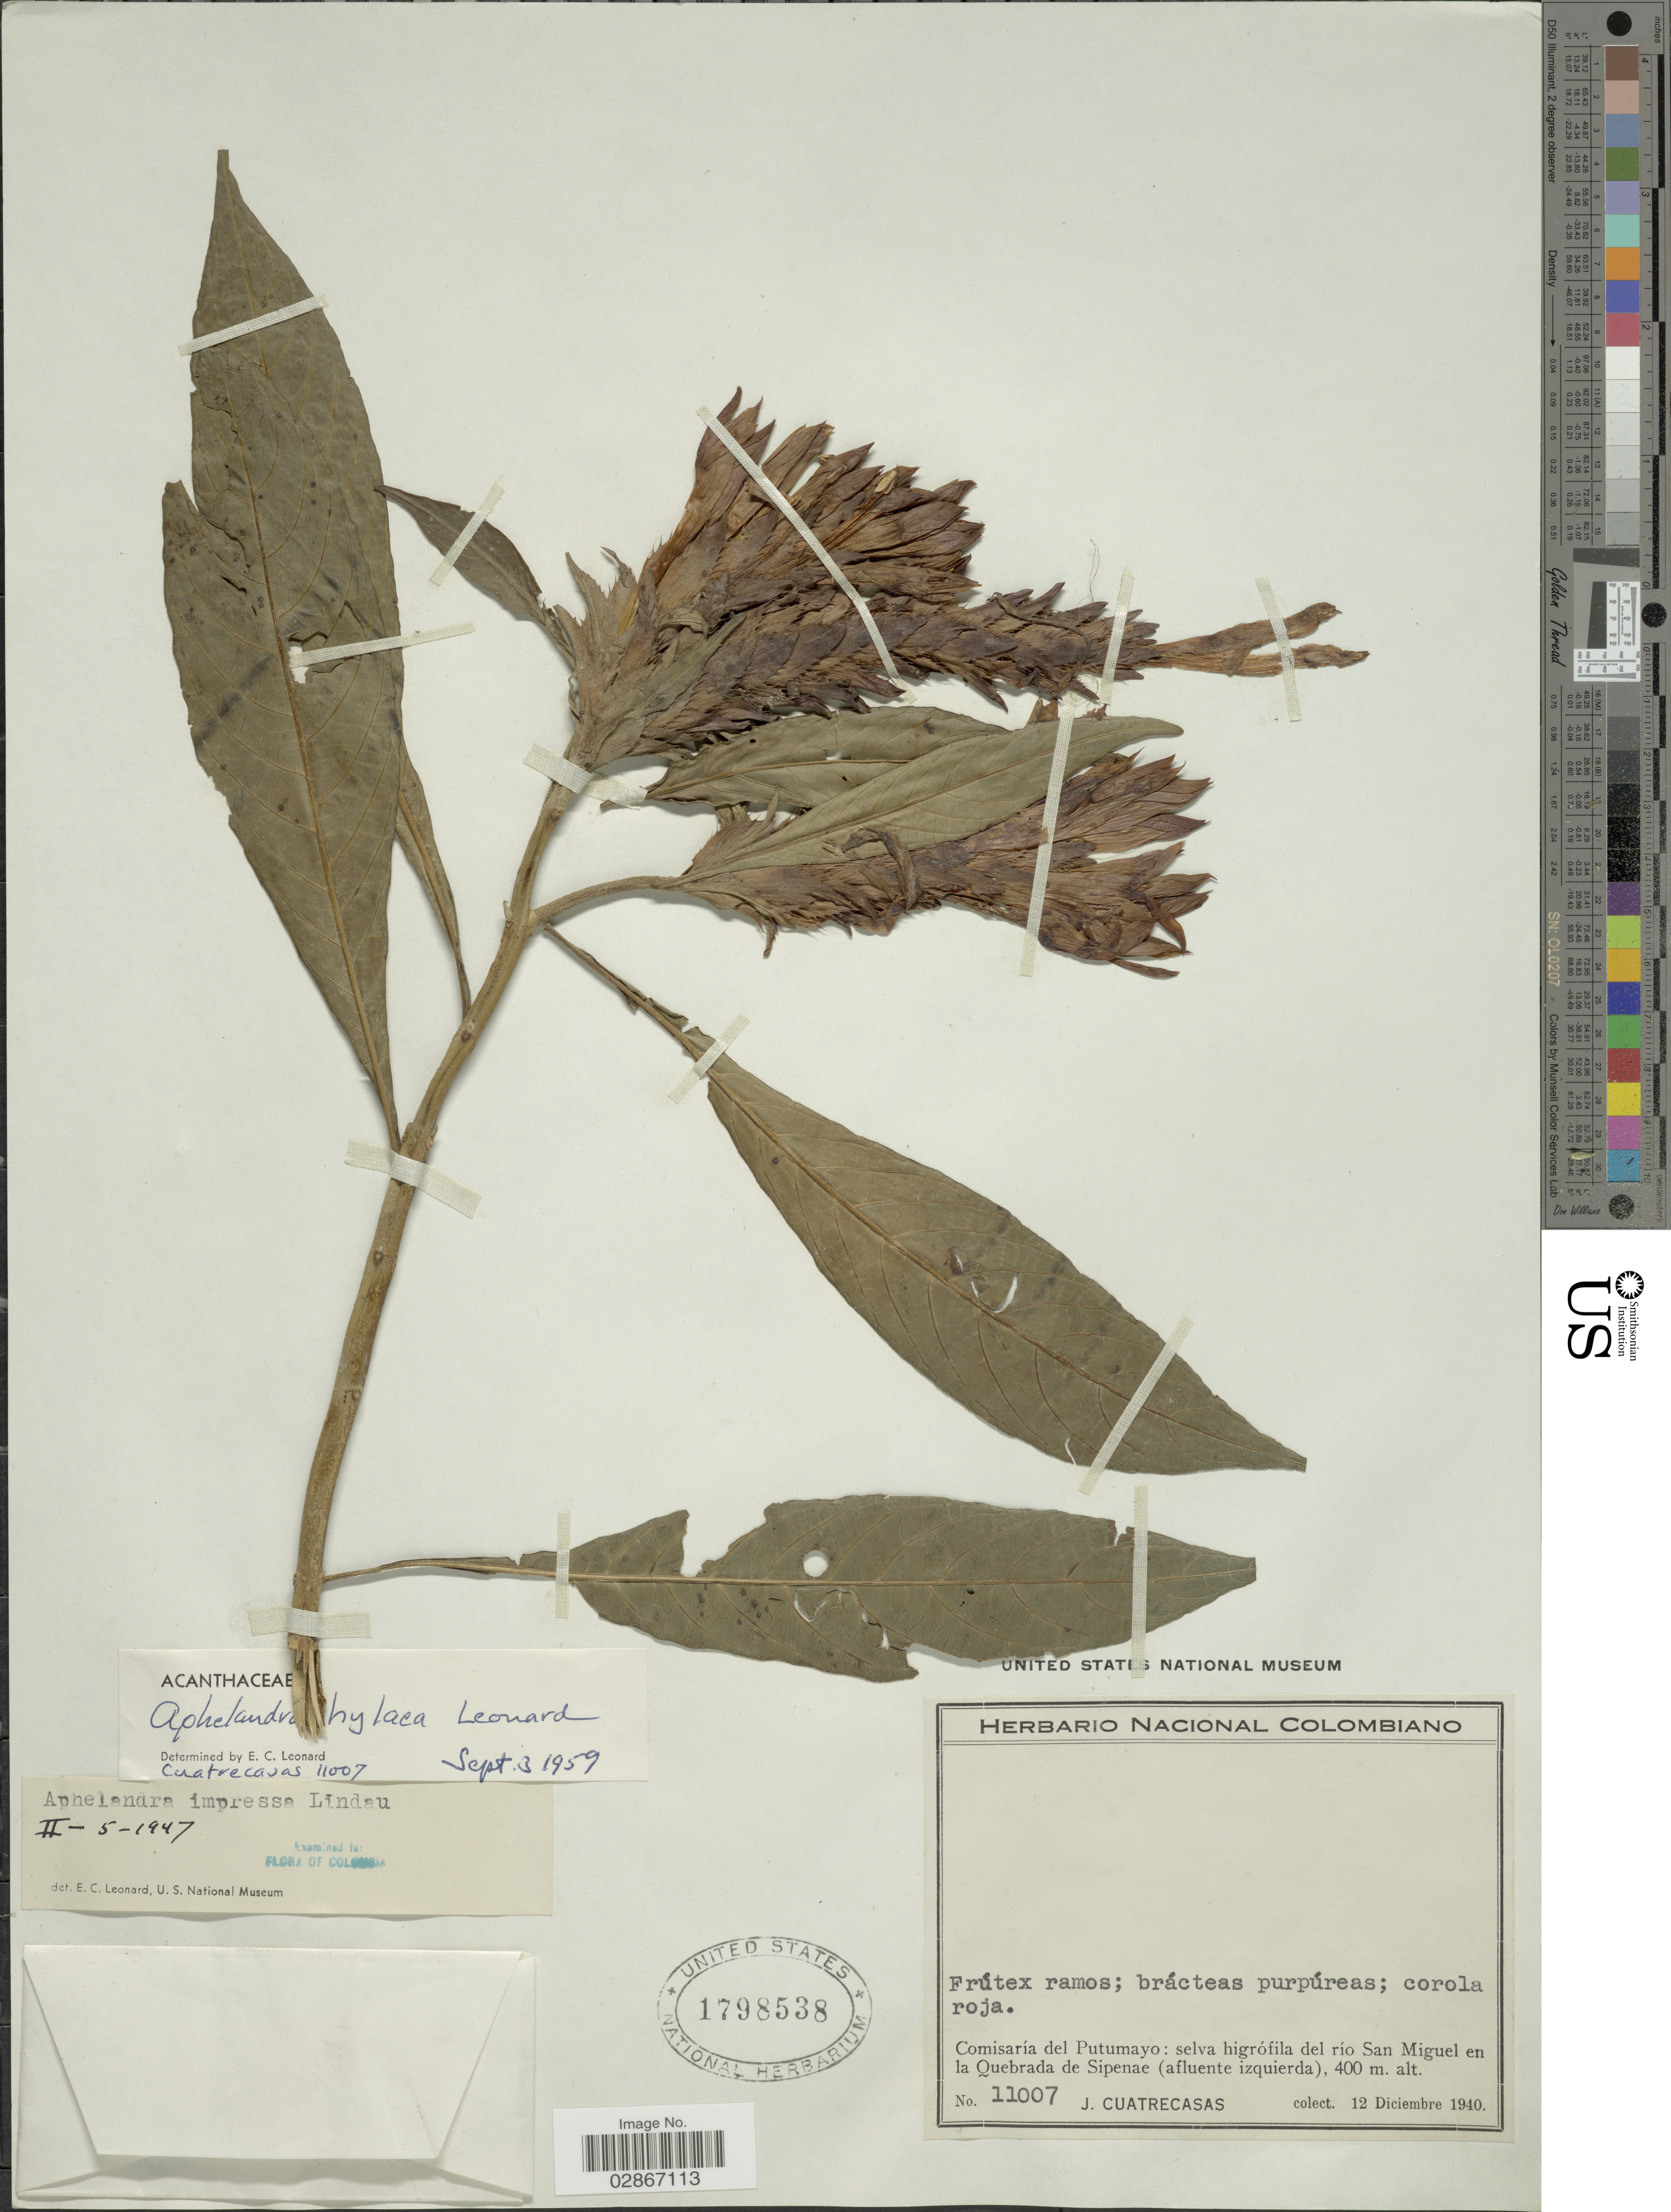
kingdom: Plantae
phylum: Tracheophyta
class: Magnoliopsida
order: Lamiales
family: Acanthaceae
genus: Aphelandra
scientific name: Aphelandra hylaea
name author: Leonard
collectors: J. Cuatrecasas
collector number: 11007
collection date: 1940-12-12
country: Colombia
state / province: Putumayo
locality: Comisaría del Putumayo: selva higrófila del río San Miguel en la Quebrada de Sipenae (afluente izquierda).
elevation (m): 400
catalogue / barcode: US 1798538